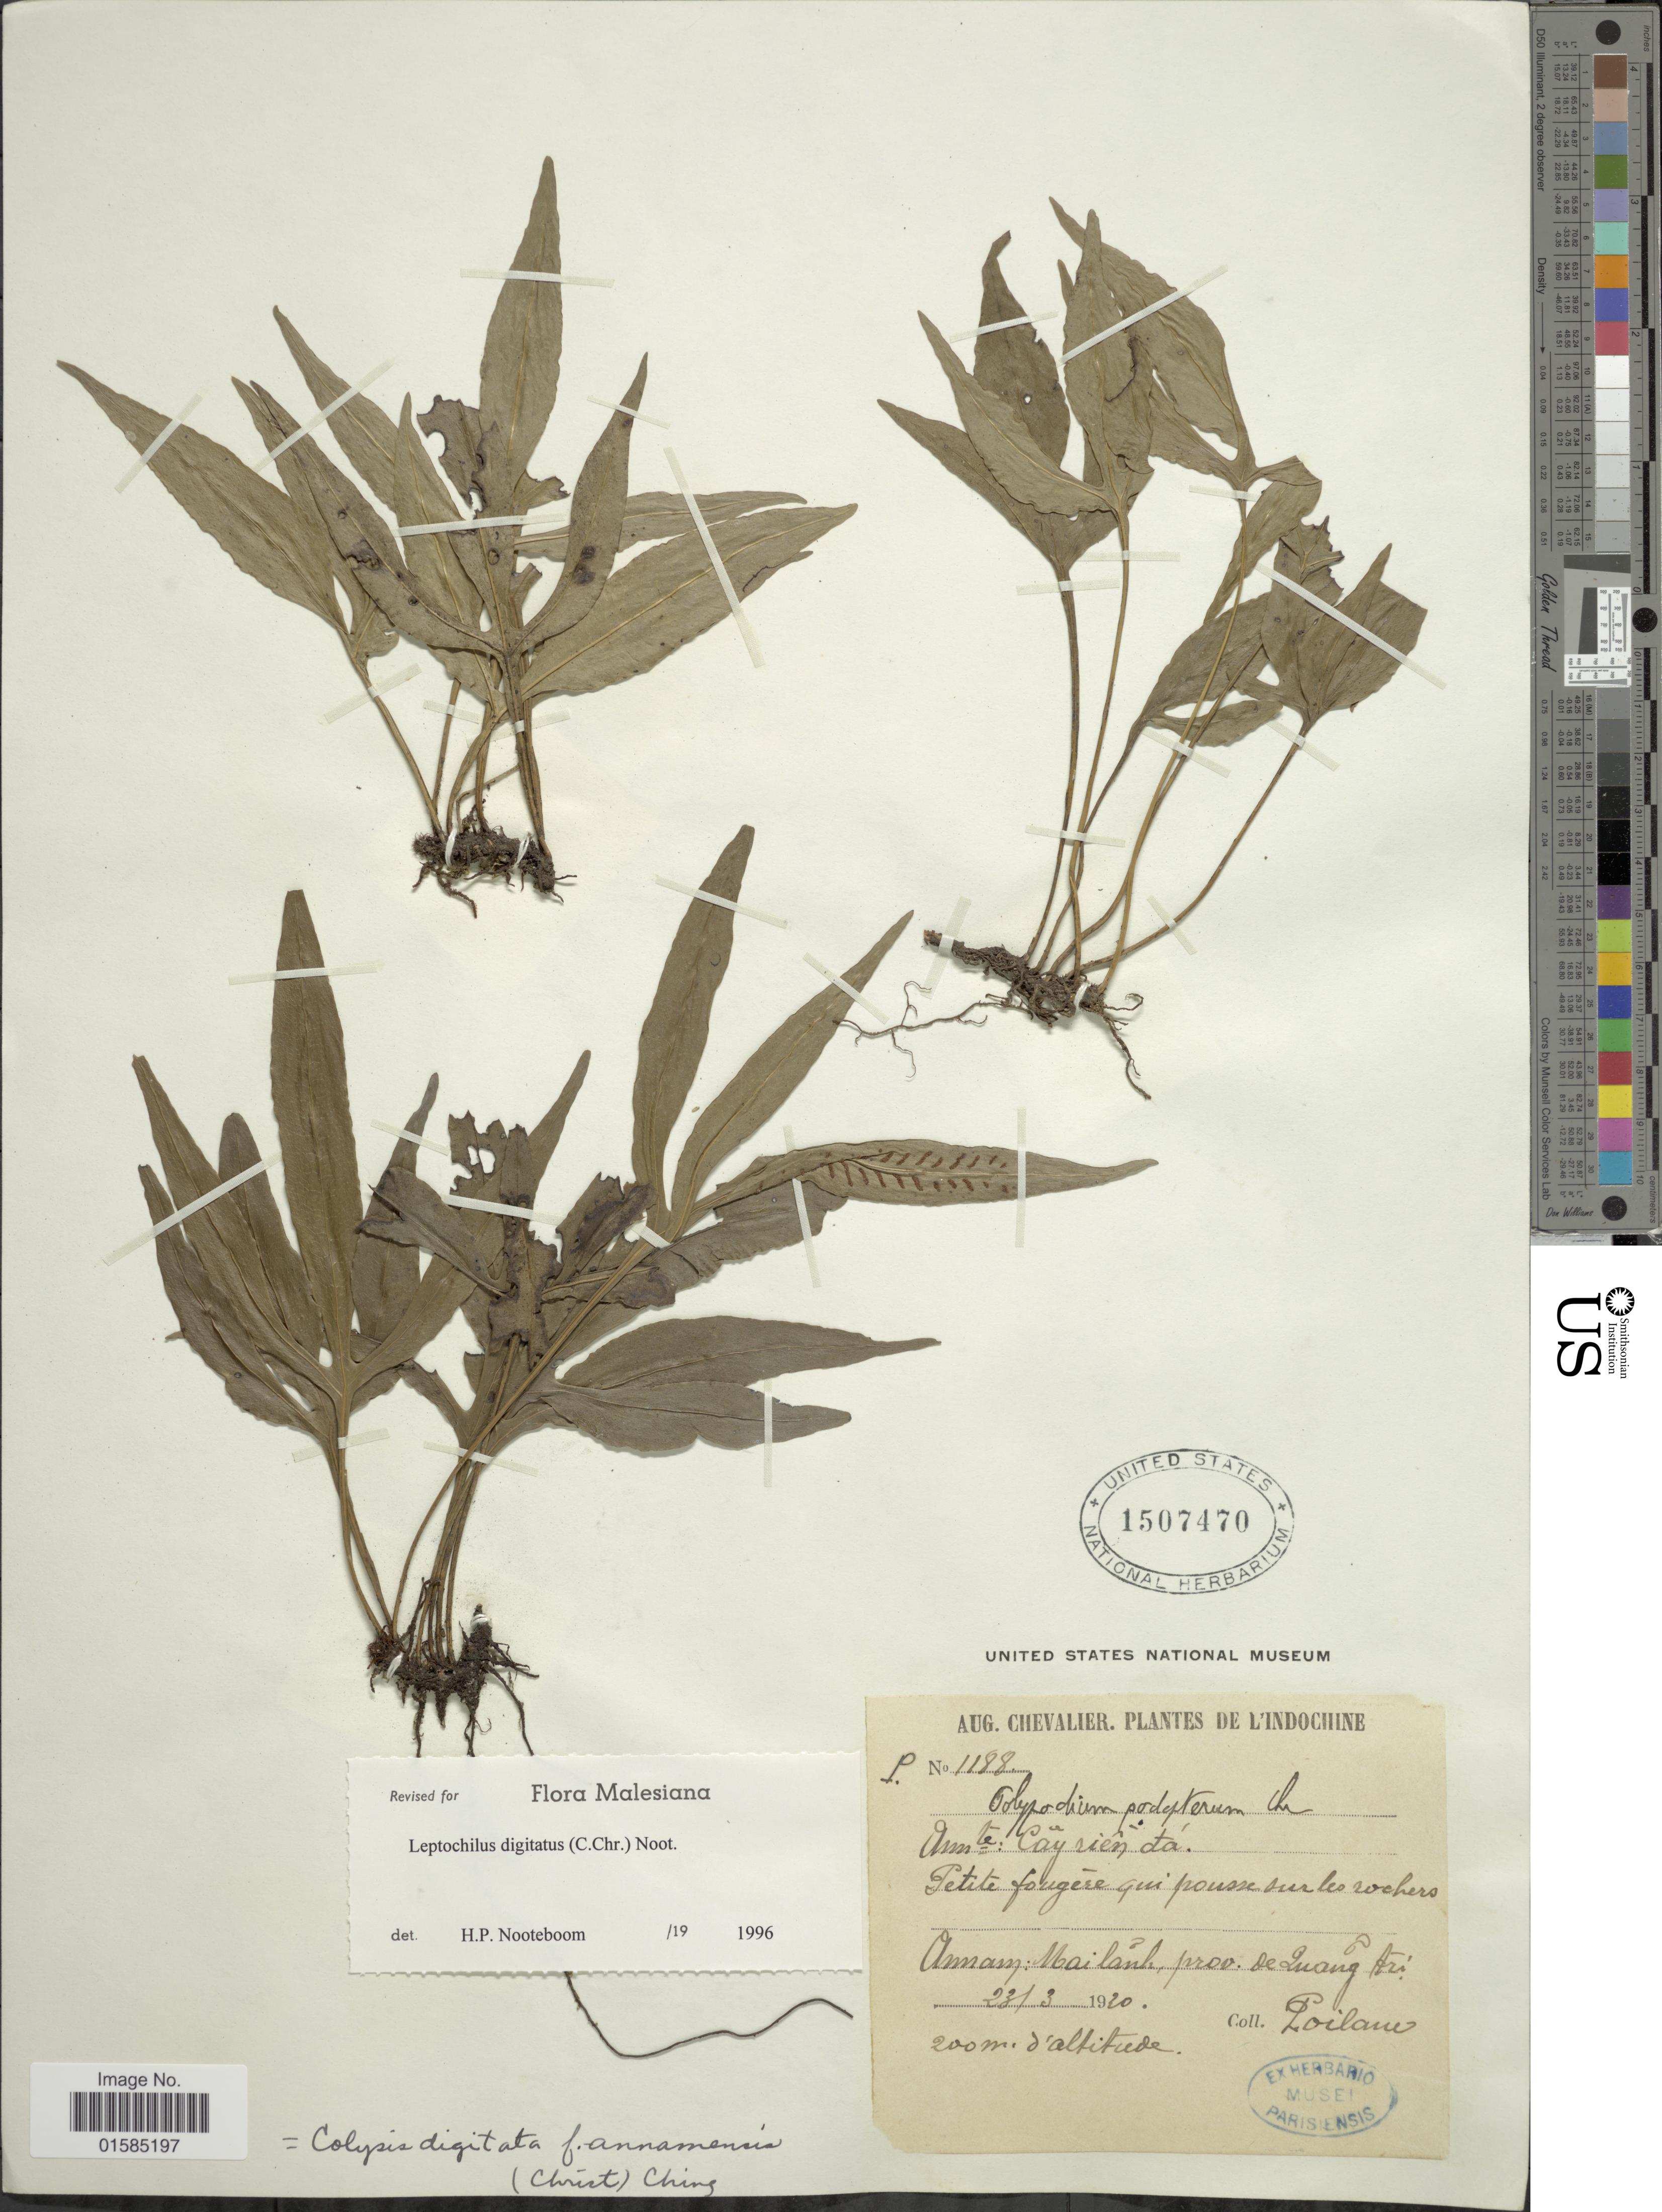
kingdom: Plantae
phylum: Tracheophyta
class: Polypodiopsida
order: Polypodiales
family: Polypodiaceae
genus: Leptochilus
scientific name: Leptochilus digitatus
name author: (Baker) Noot.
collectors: -. Poilane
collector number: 1188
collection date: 1920-03-23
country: Vietnam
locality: Annam: Mailand, prov. De Zwang Ari [interpreted]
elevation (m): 200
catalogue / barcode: US 1507470